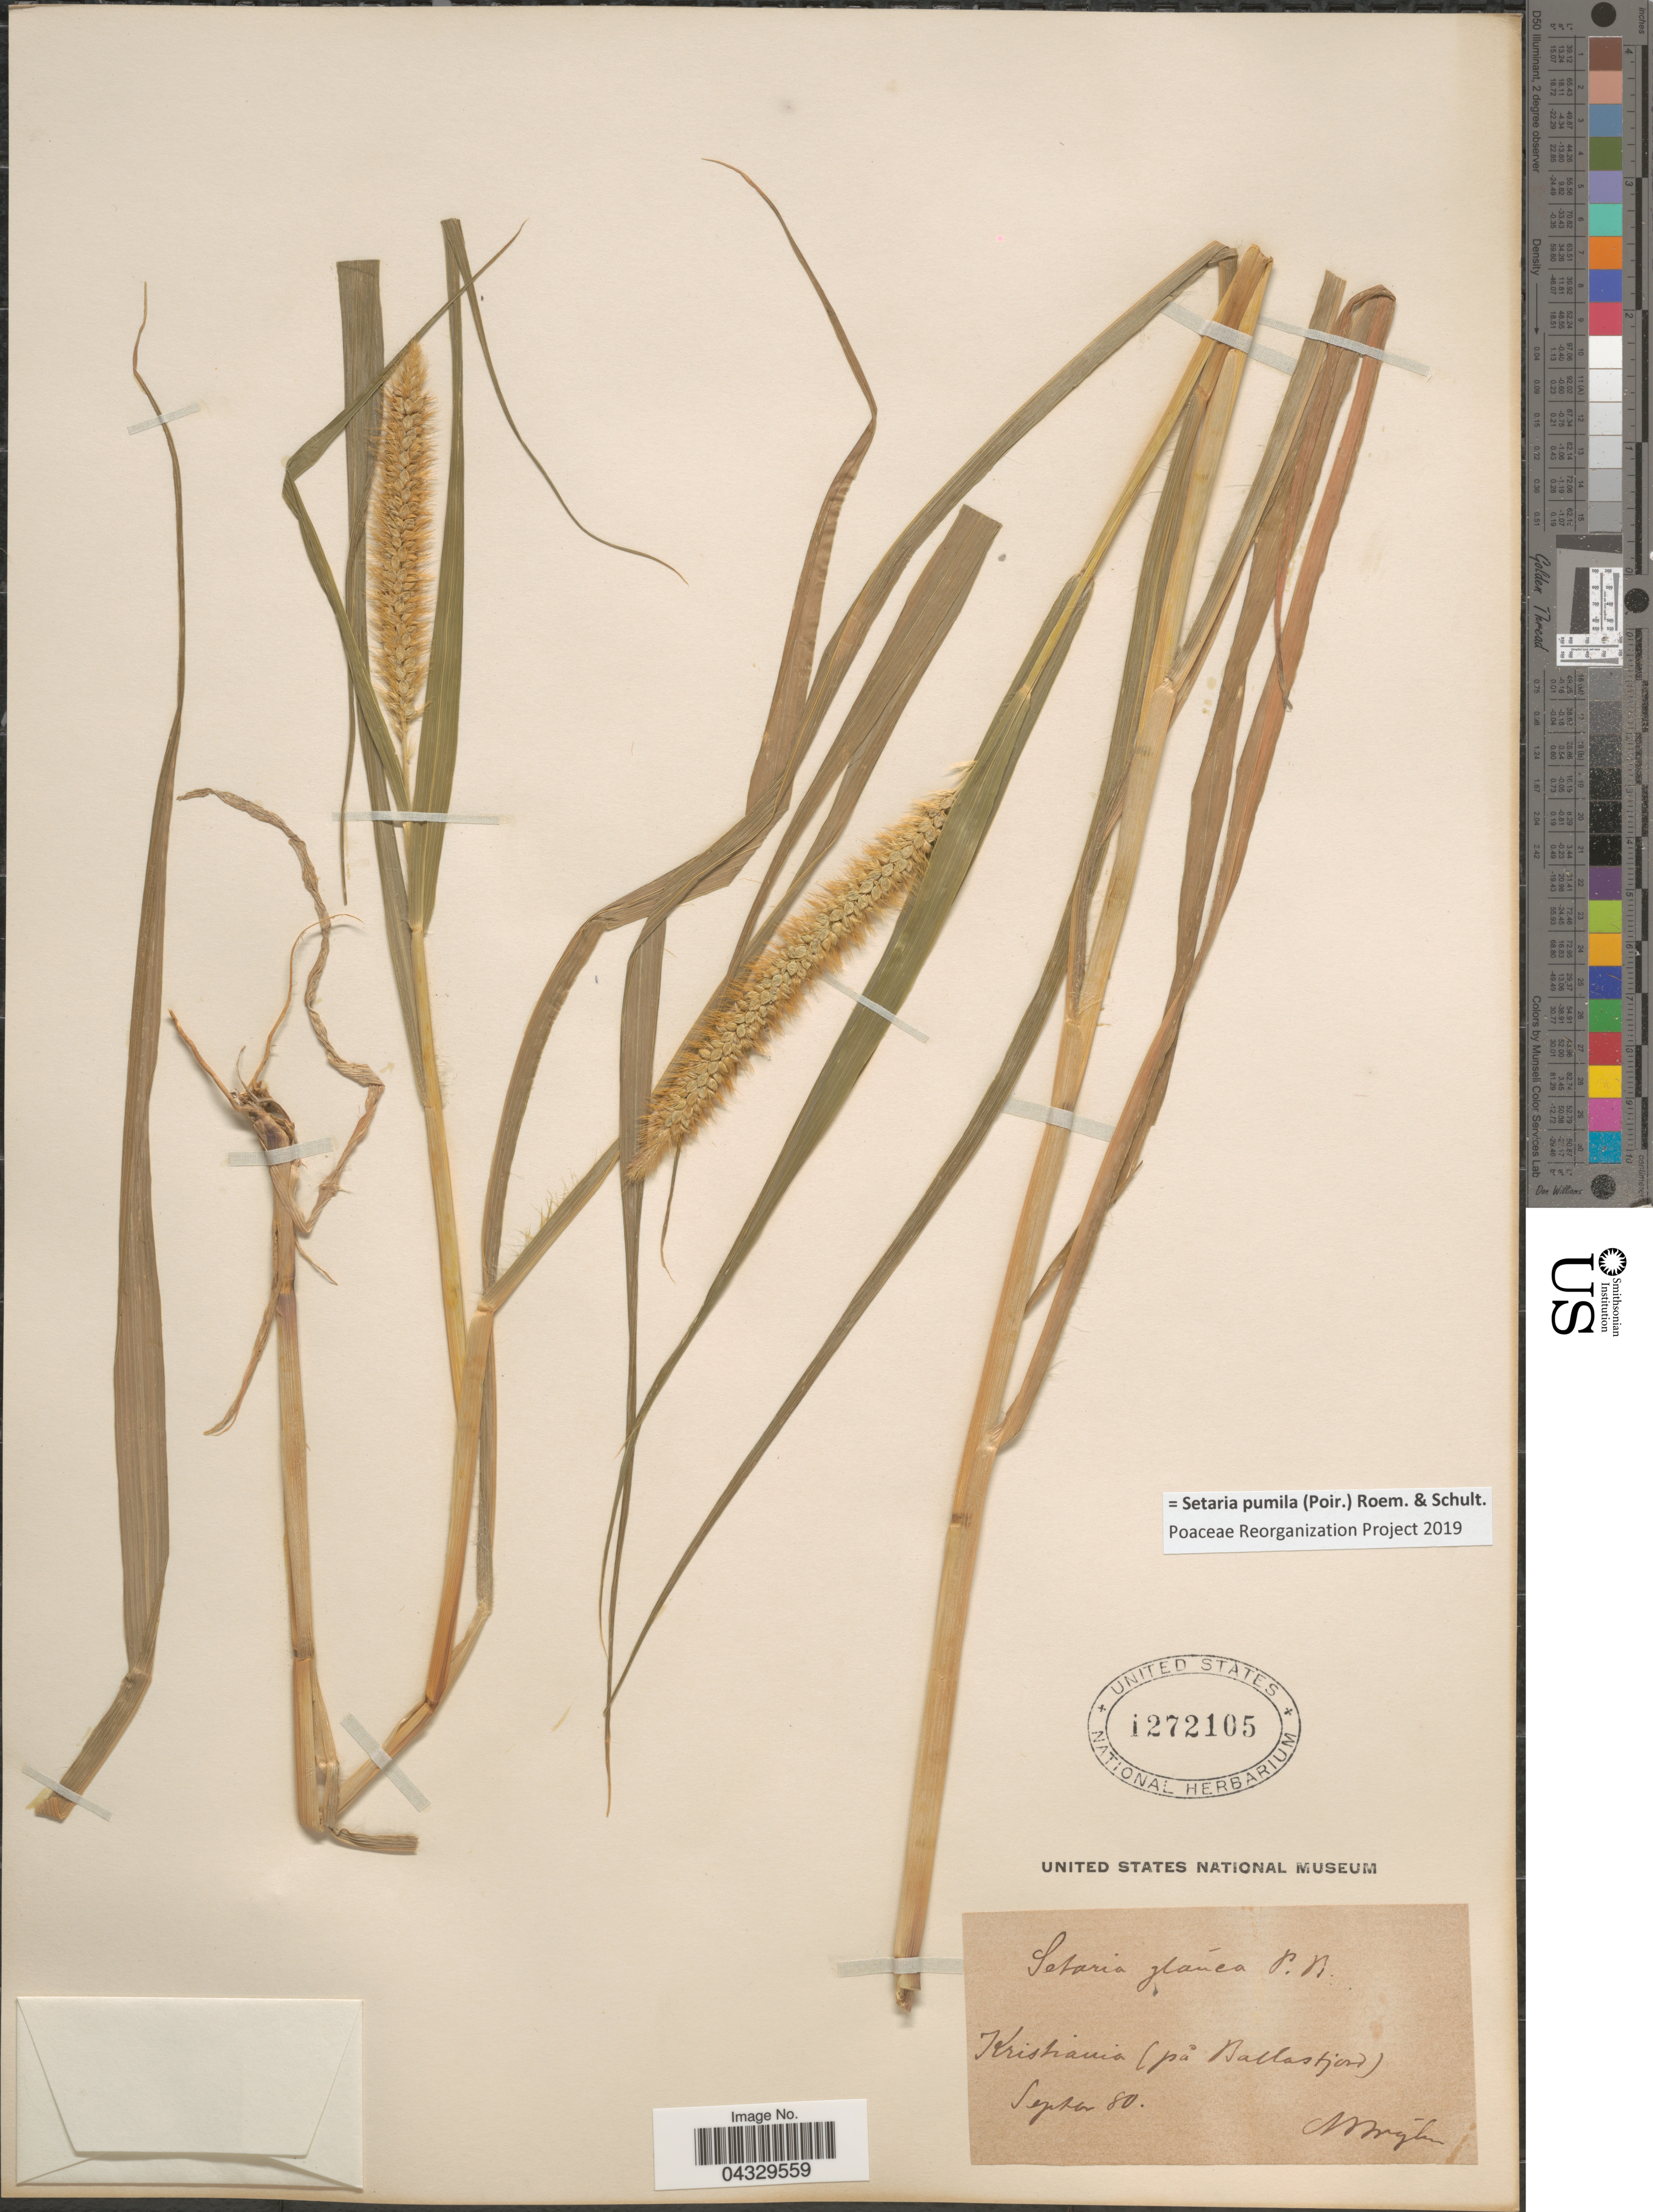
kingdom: Plantae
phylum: Tracheophyta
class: Liliopsida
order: Poales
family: Poaceae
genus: Setaria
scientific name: Setaria pumila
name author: (Poir.) Roem. & Schult.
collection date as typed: Transcribed d/m/y: /9/80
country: Norway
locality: Kristiania (pa Ballastjord).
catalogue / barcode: US 1272105